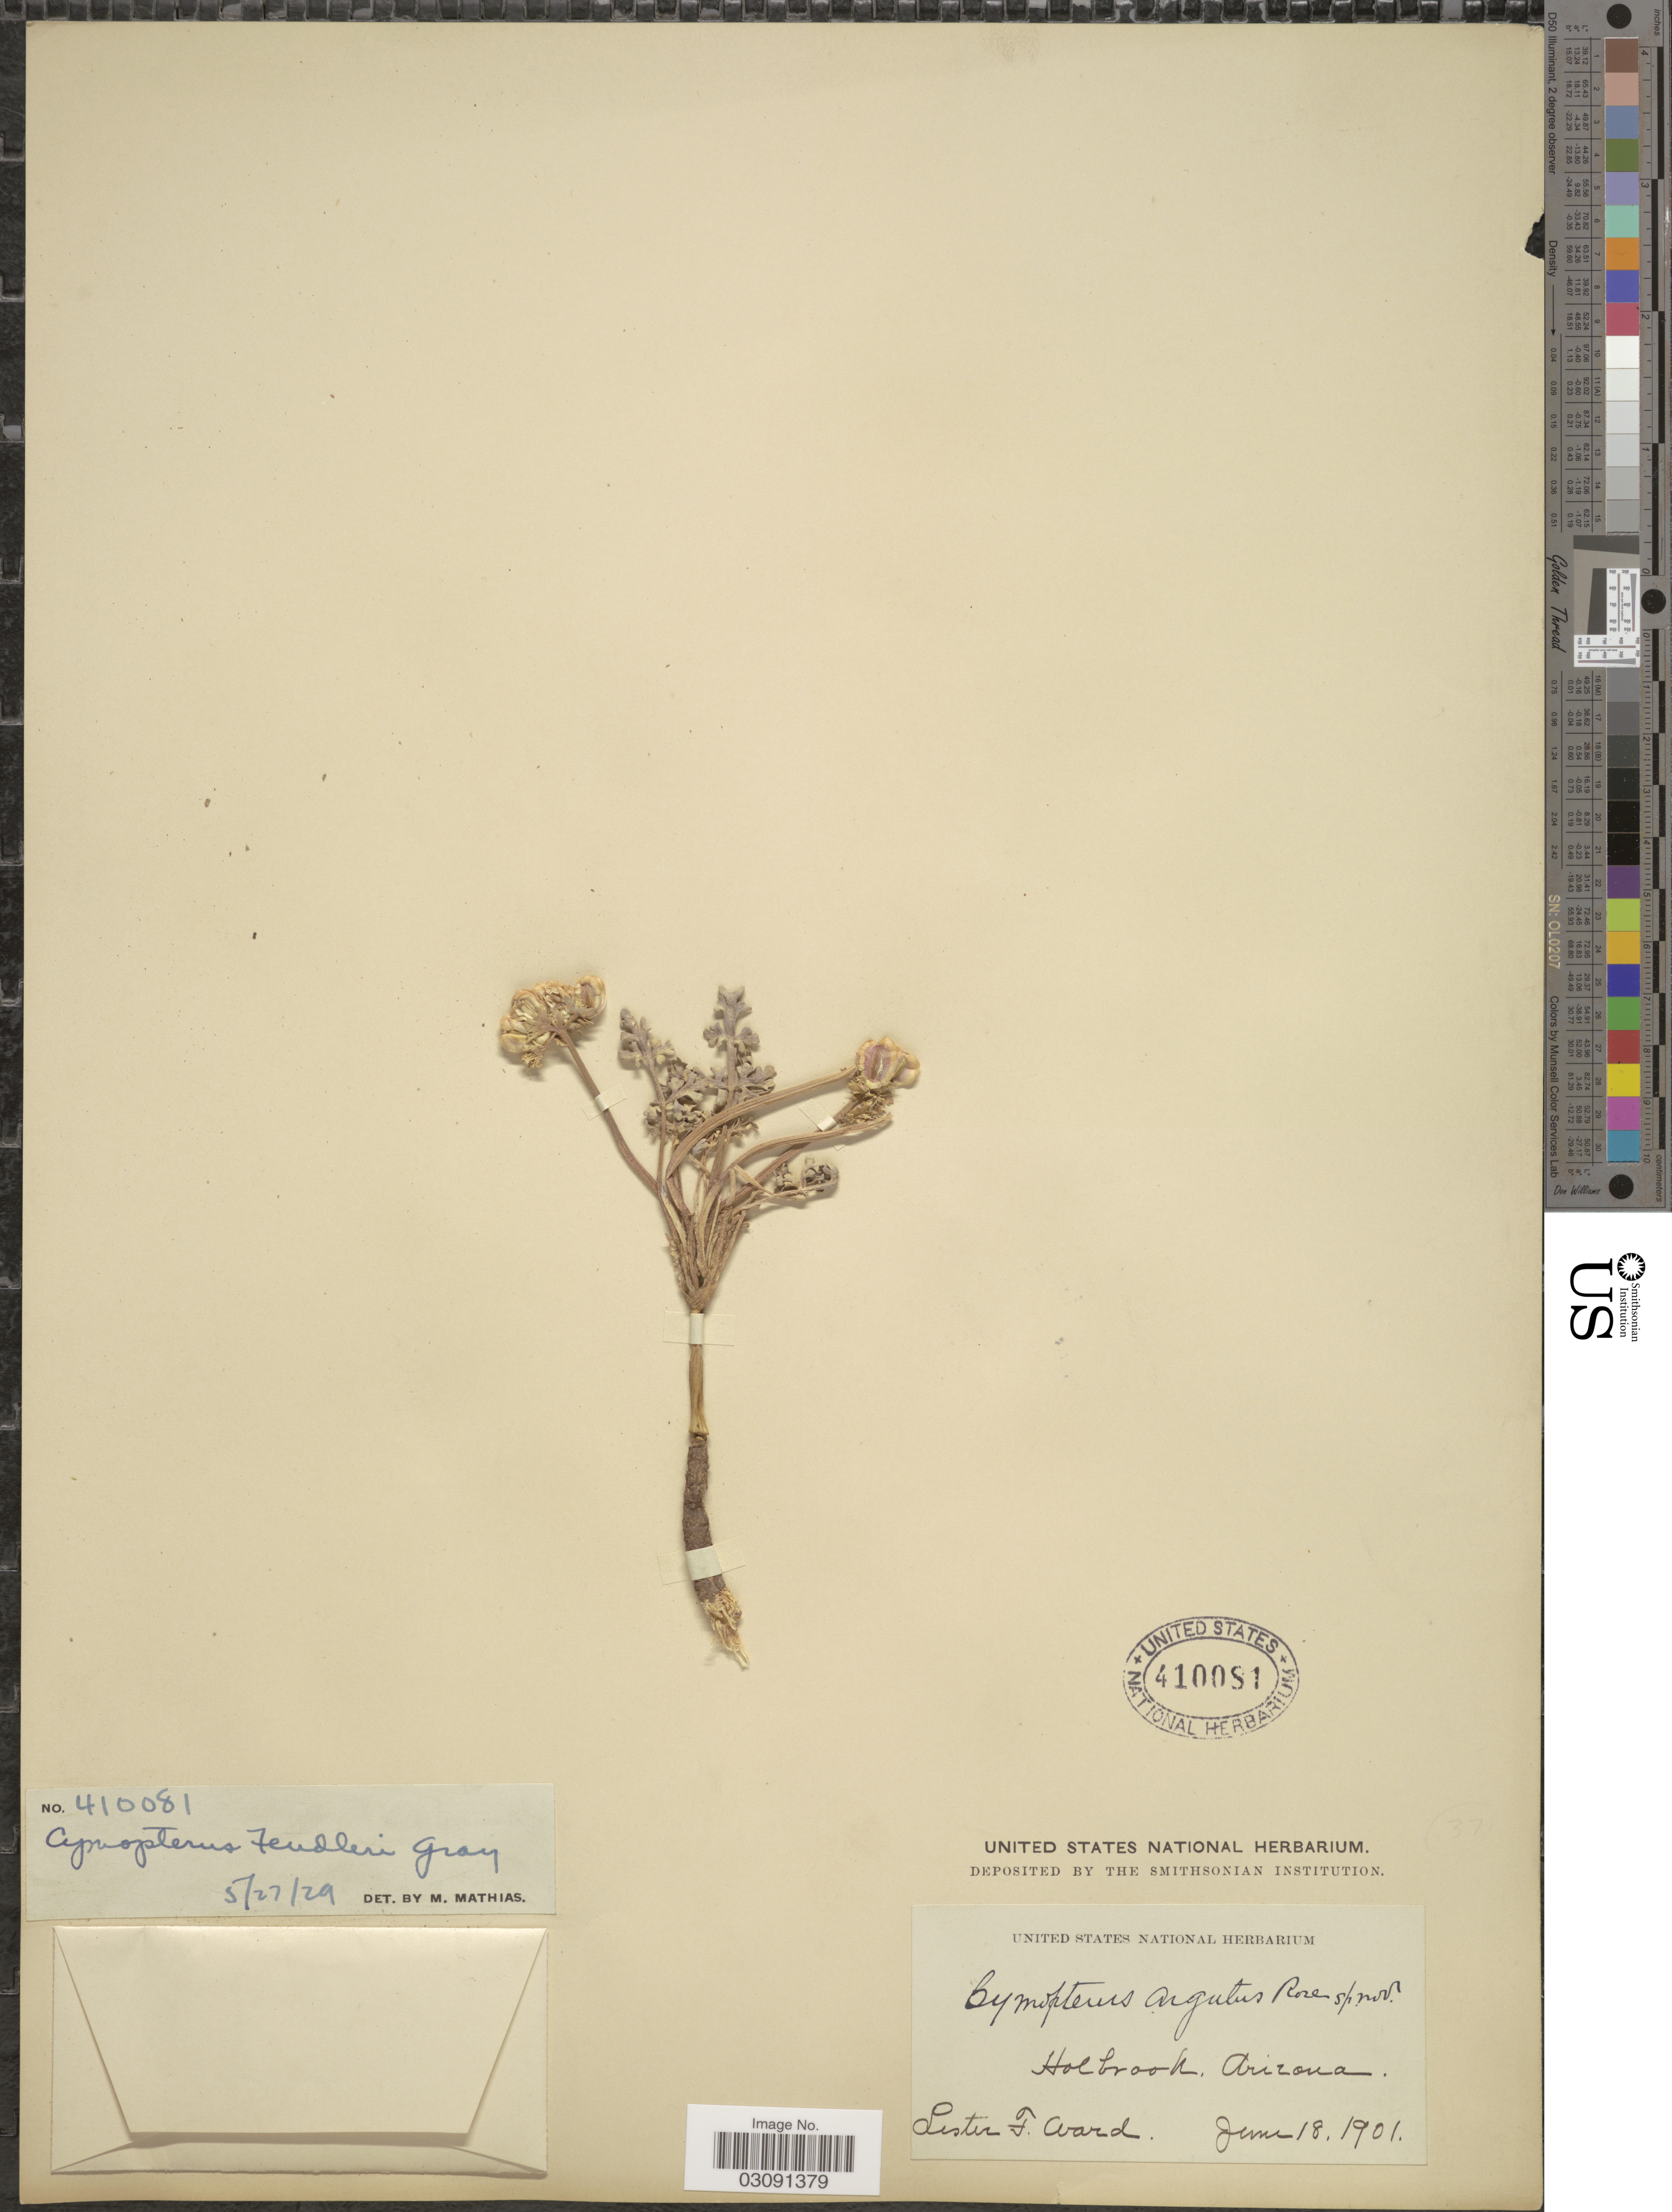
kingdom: Plantae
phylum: Tracheophyta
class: Magnoliopsida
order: Apiales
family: Apiaceae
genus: Cymopterus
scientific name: Cymopterus fendleri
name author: A. Gray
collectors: L. F. Ward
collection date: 1901-06-18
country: United States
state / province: Arizona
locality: Holbrook.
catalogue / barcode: US 410081